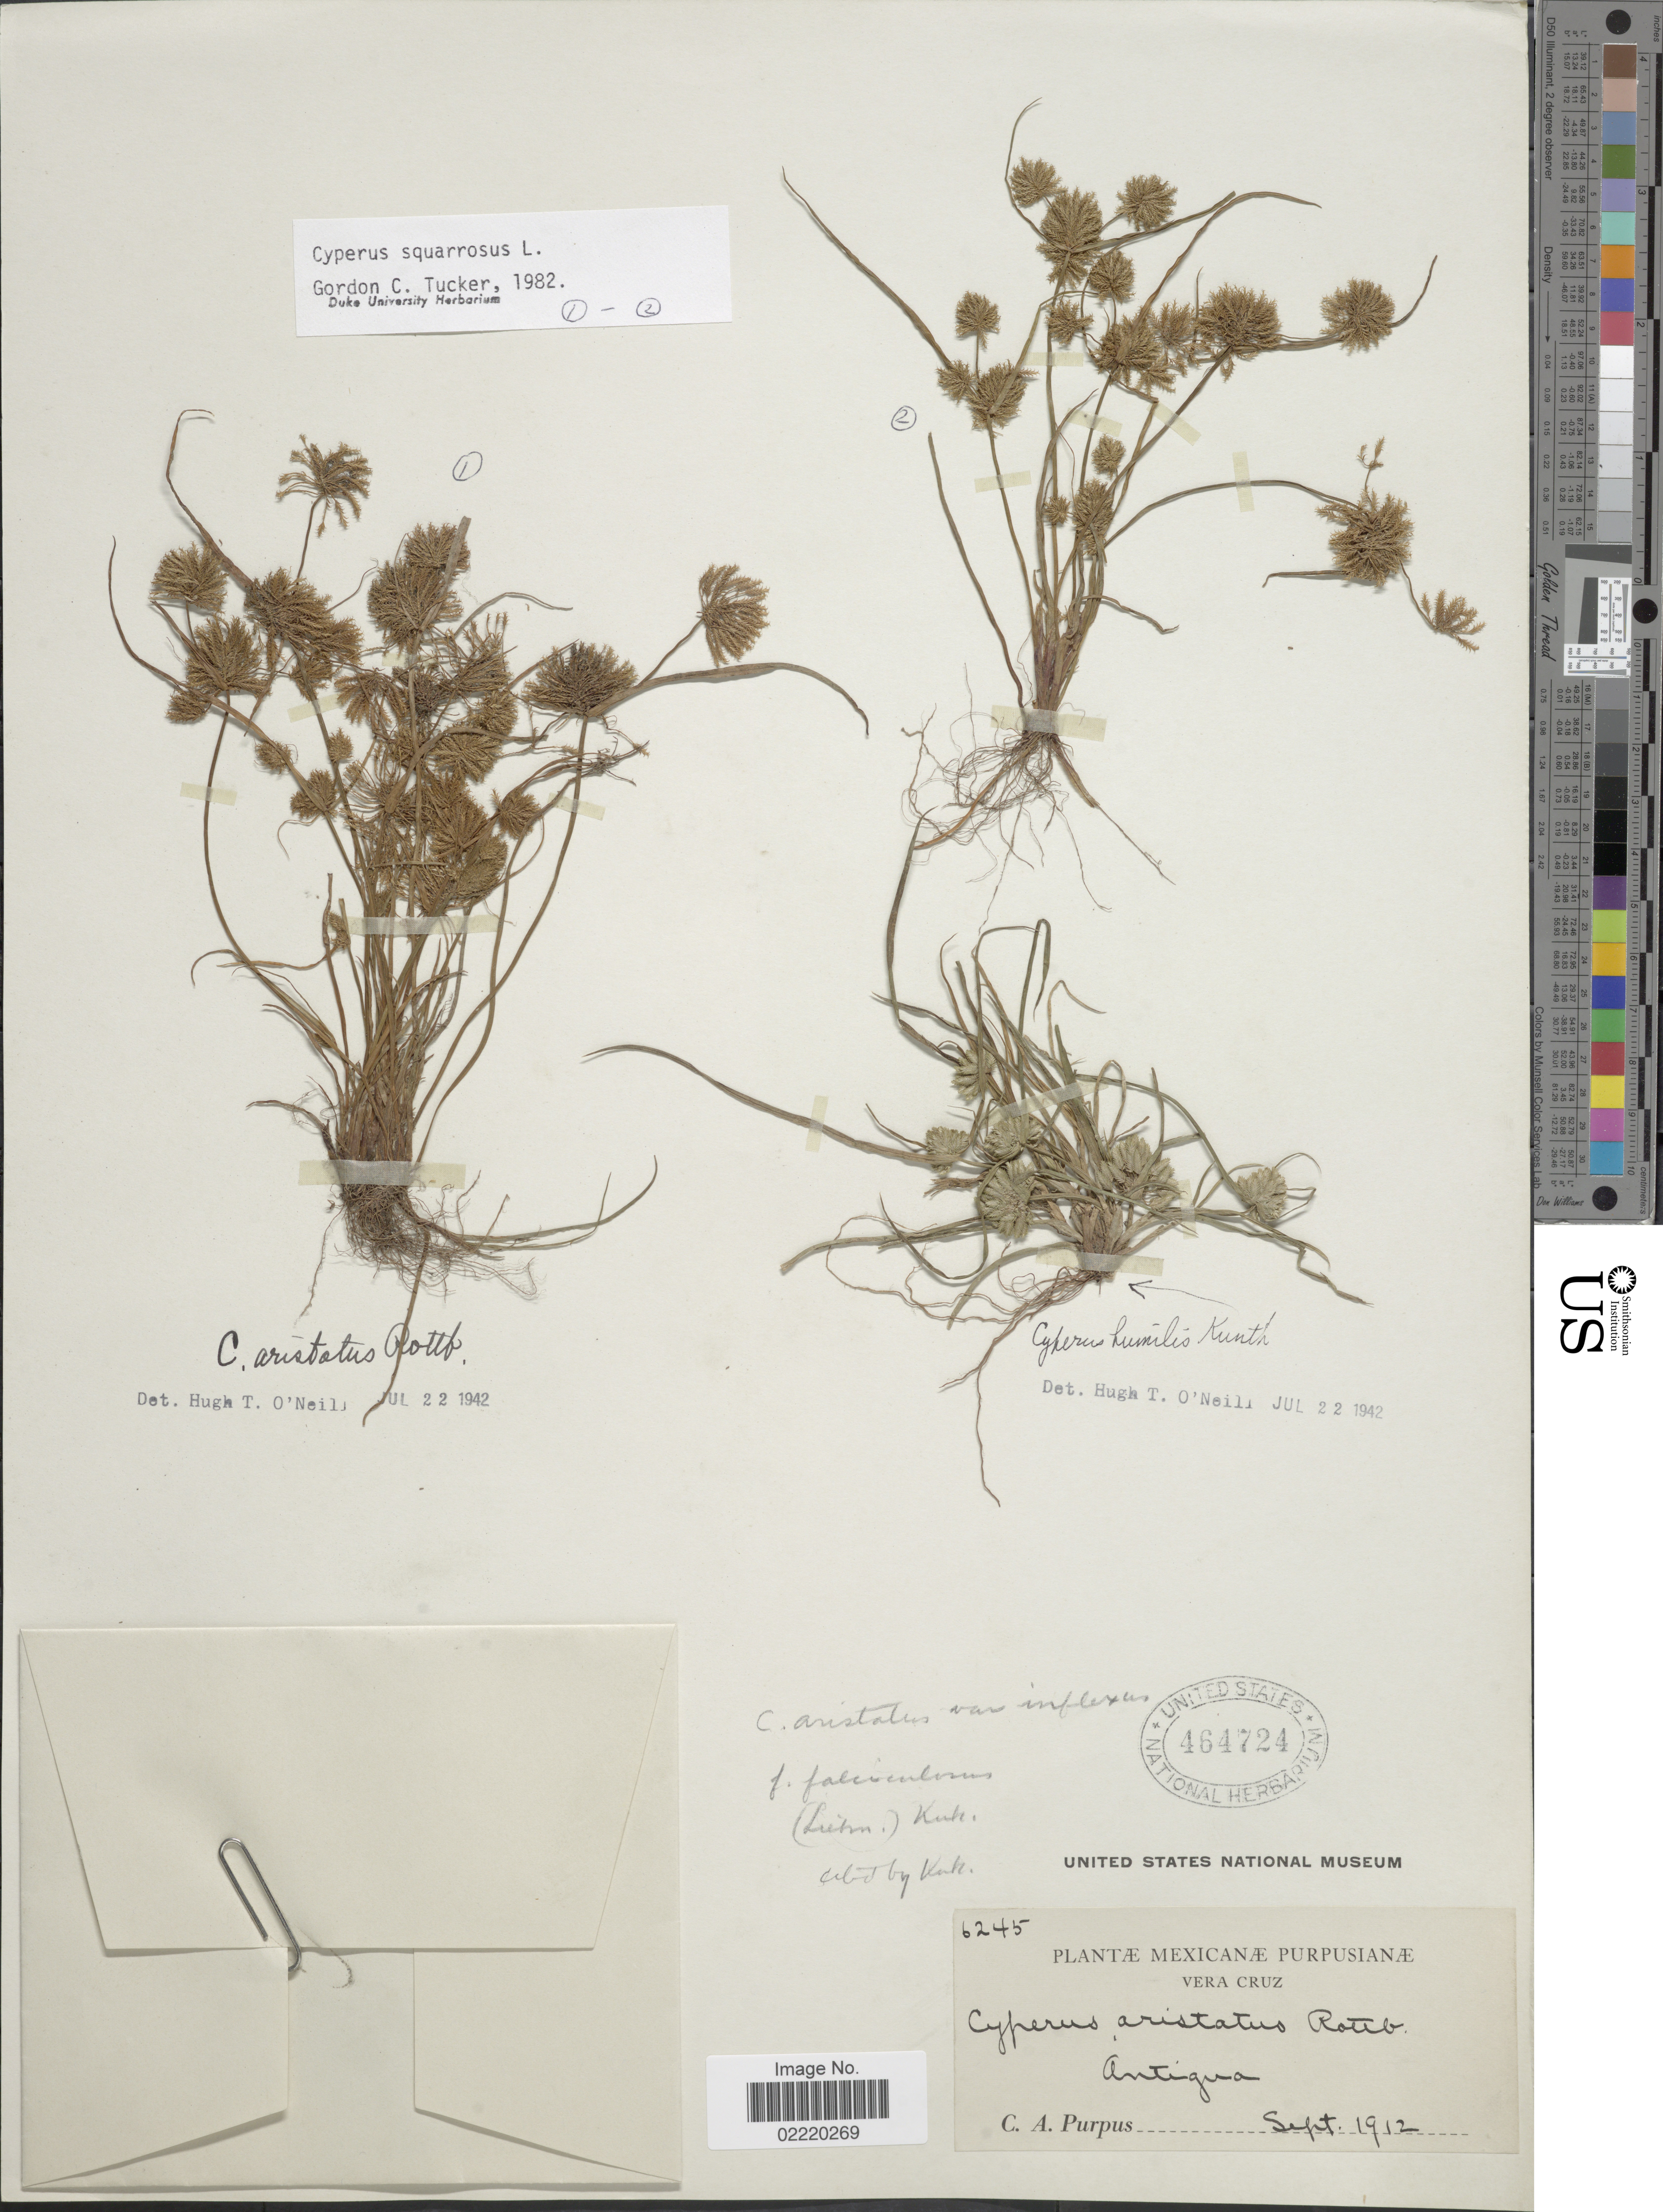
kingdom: Plantae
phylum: Tracheophyta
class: Liliopsida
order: Poales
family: Cyperaceae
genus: Cyperus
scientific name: Cyperus squarrosus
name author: L.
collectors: C. A. Purpus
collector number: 6245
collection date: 1912-09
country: Mexico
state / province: Veracruz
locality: Vera Cruz, Antigua.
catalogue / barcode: US 464724